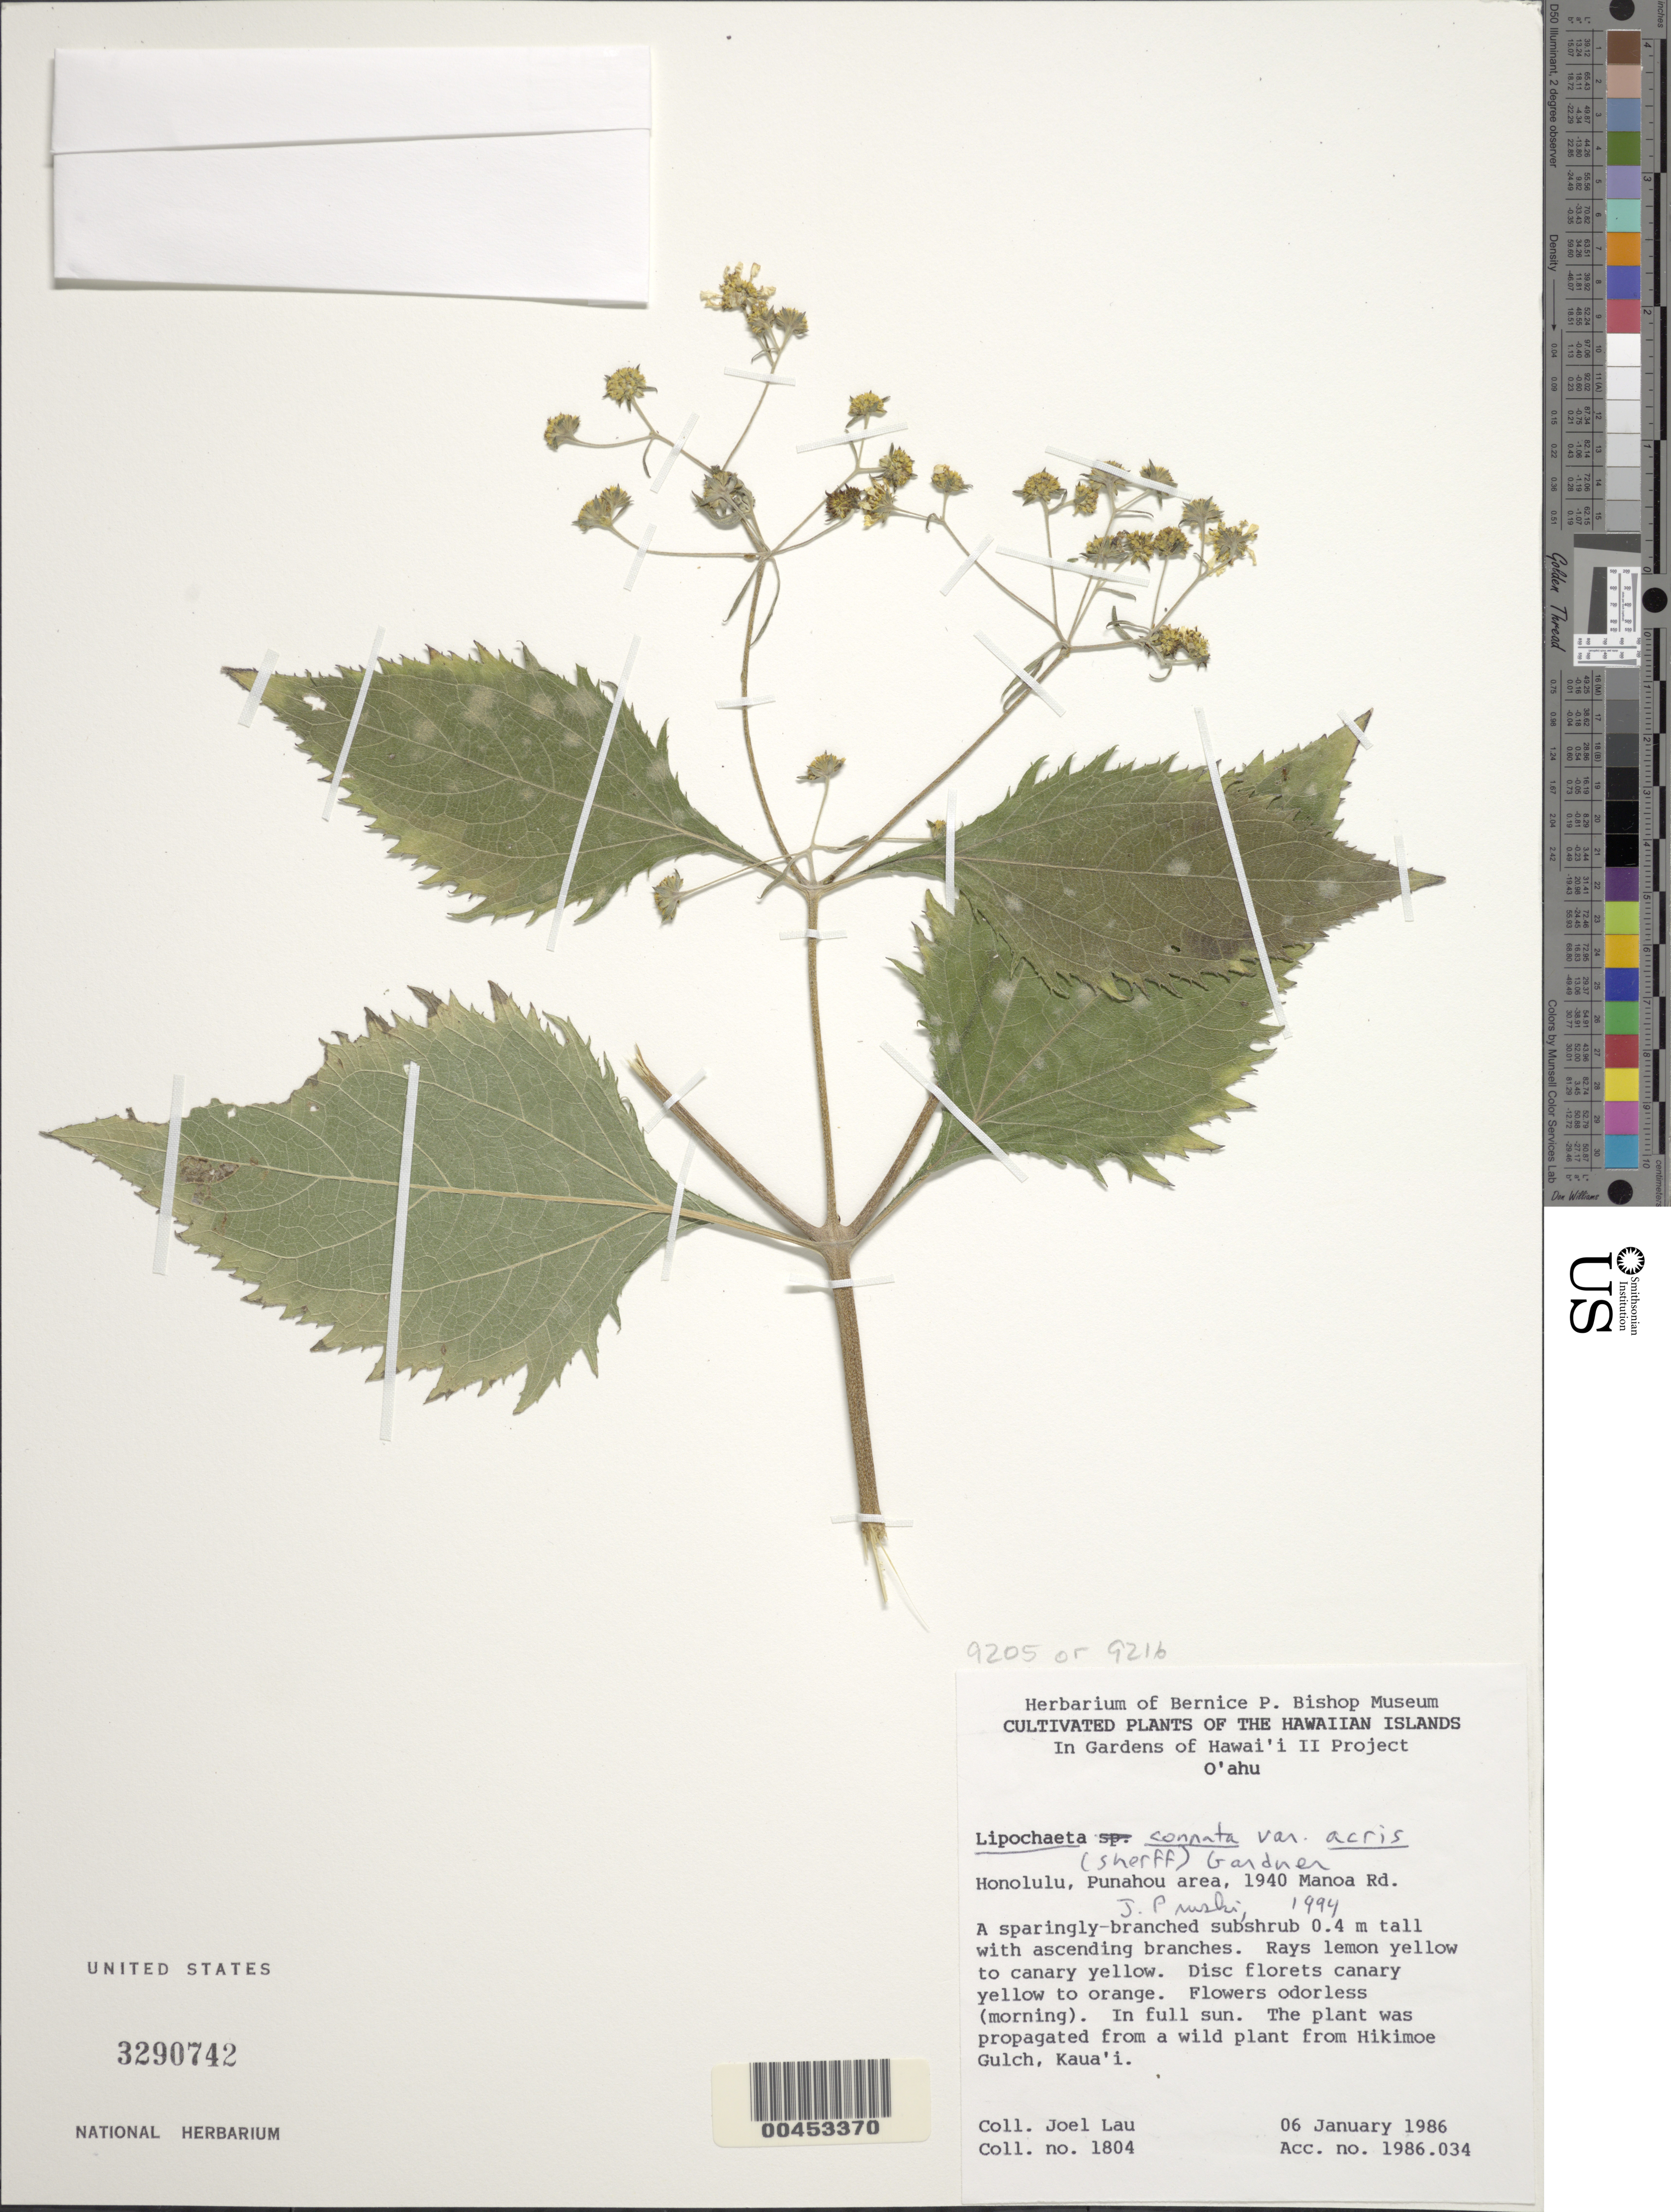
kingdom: Plantae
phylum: Tracheophyta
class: Magnoliopsida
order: Asterales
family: Asteraceae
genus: Lipochaeta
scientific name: Lipochaeta connata subsp. acris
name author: (Sherff) W.L. Wagner & H. Rob.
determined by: Pruski, J. F.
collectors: J. Lau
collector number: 1804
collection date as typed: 6 Jan 1986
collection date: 1986-01-06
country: United States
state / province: Hawaii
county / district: Honolulu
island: Oahu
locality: Honolulu, Punahou area, 1940 Manoa Rd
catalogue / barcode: US 3290742